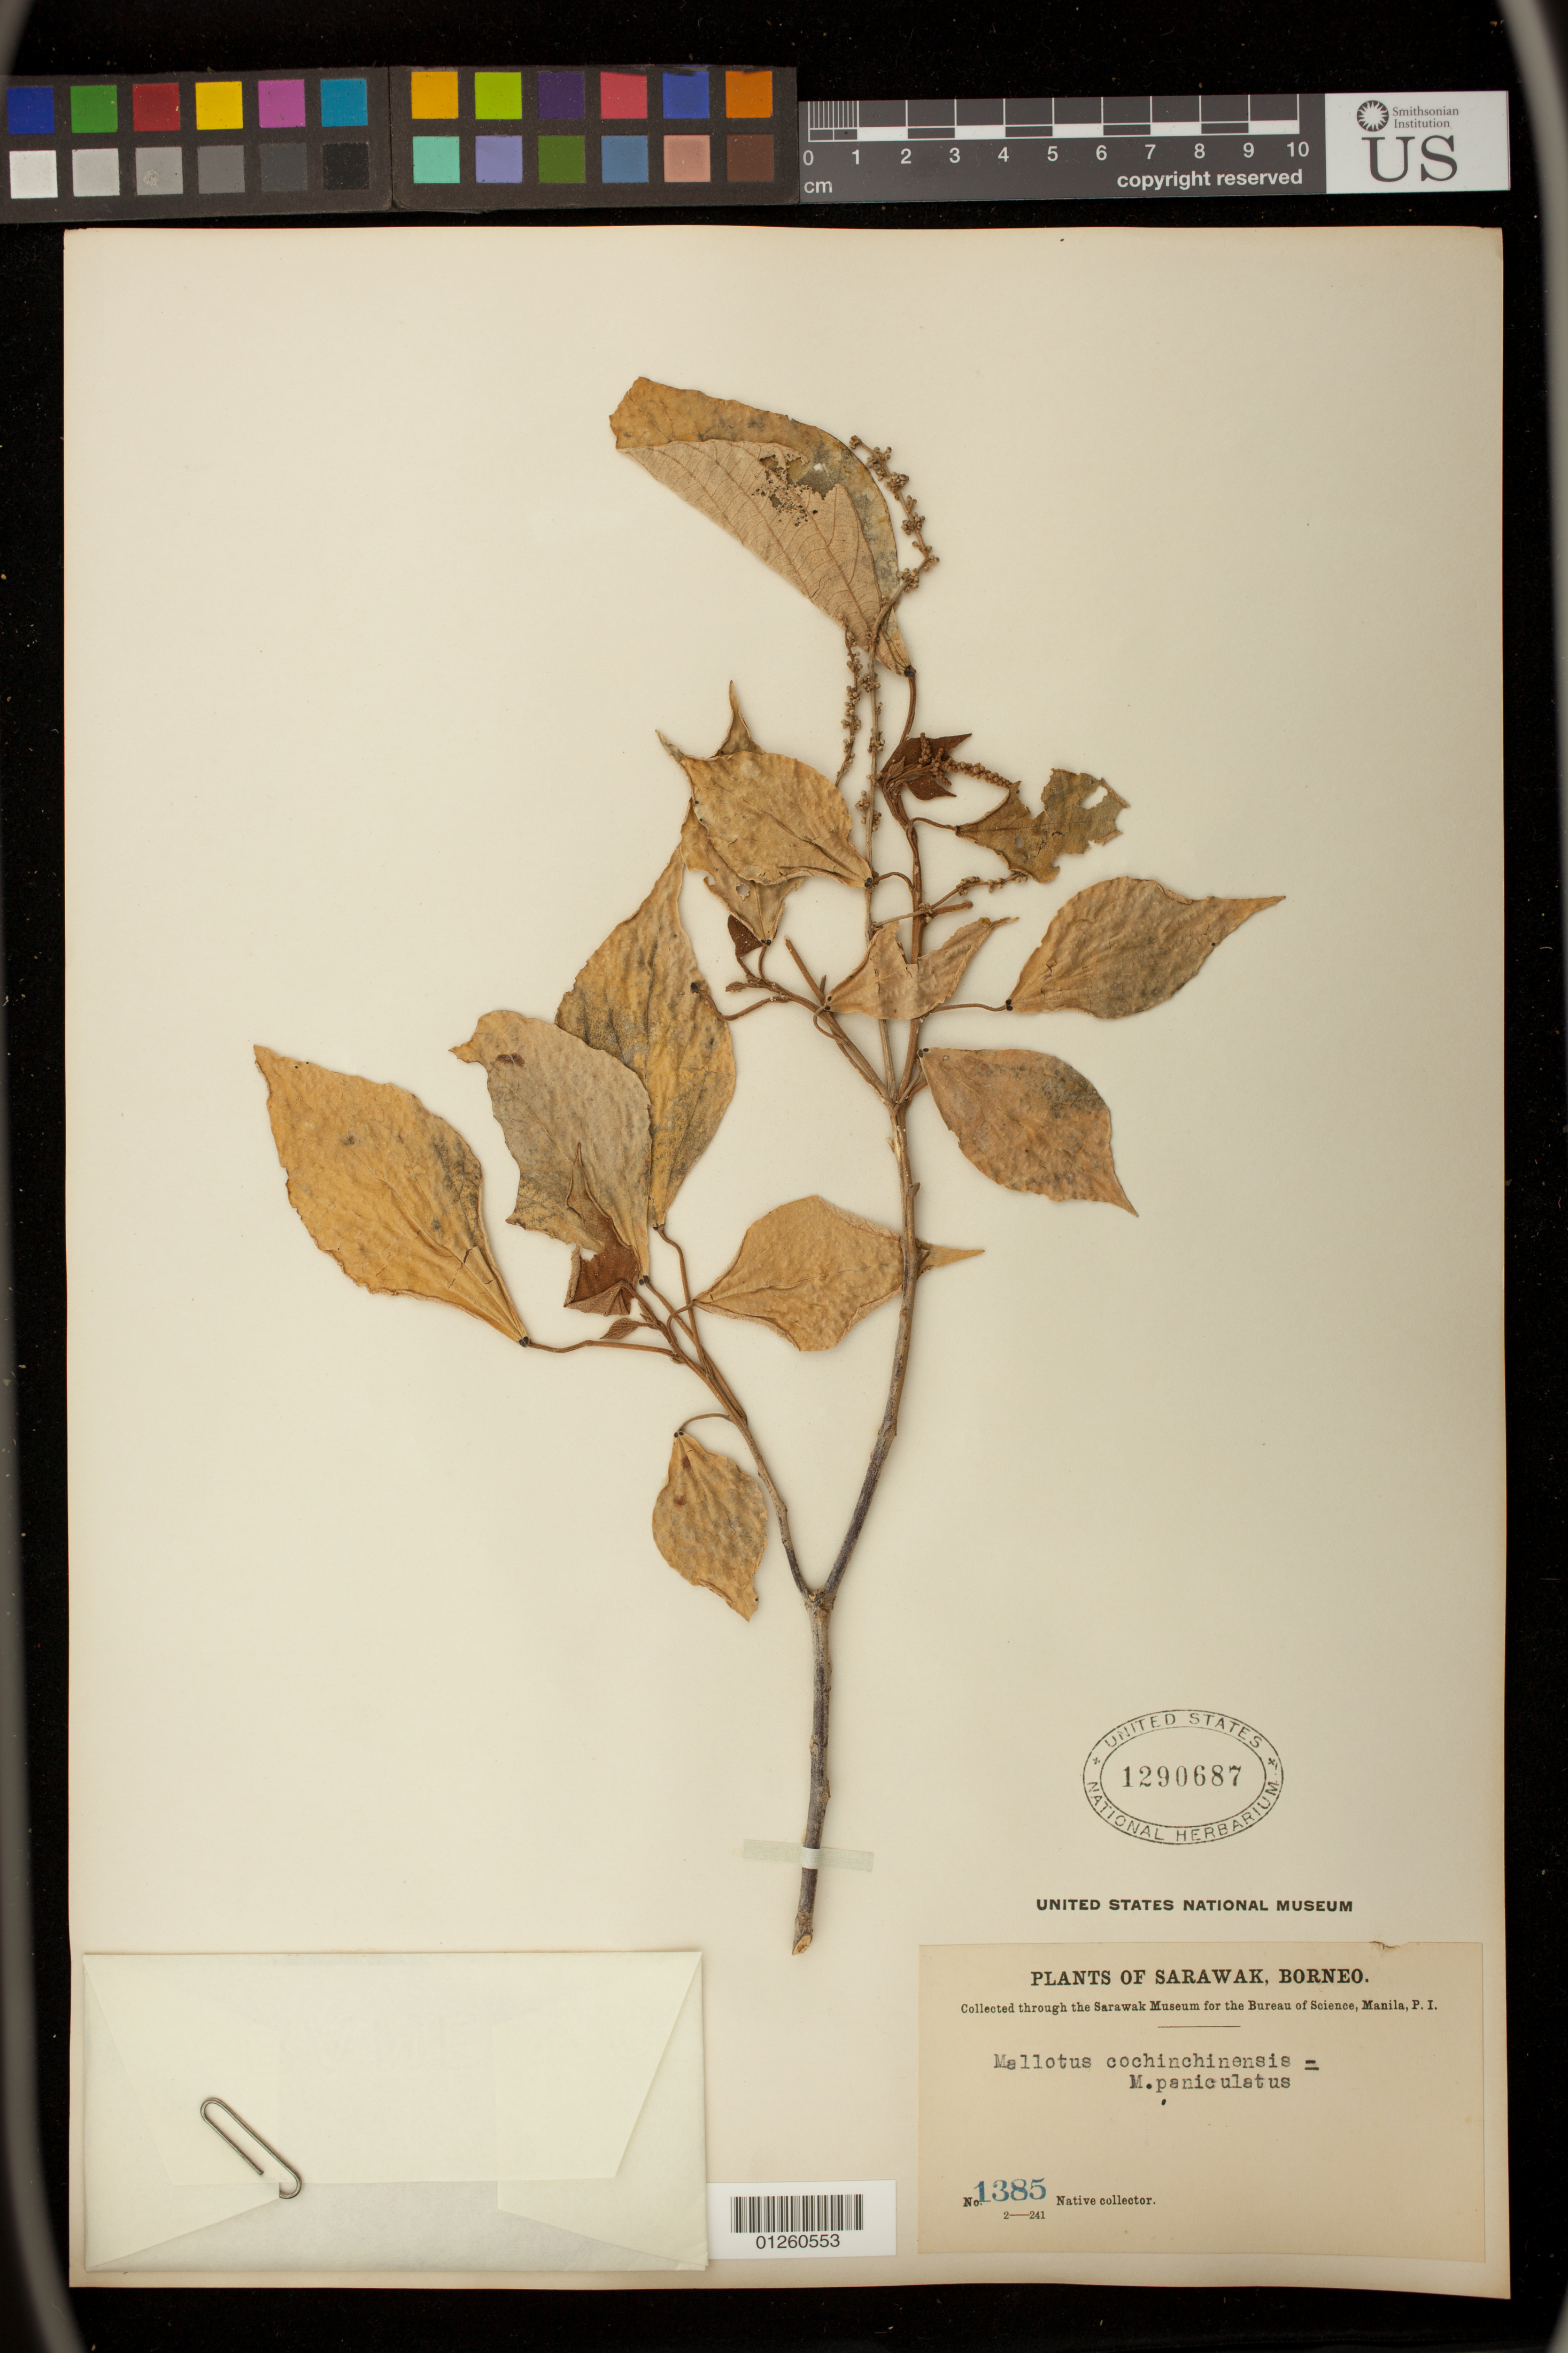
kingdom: Plantae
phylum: Tracheophyta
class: Magnoliopsida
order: Malpighiales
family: Euphorbiaceae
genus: Mallotus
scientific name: Mallotus cochinchinensis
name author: Lour.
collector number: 1385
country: Malaysia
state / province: Sarawak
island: Borneo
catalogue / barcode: US 1290687